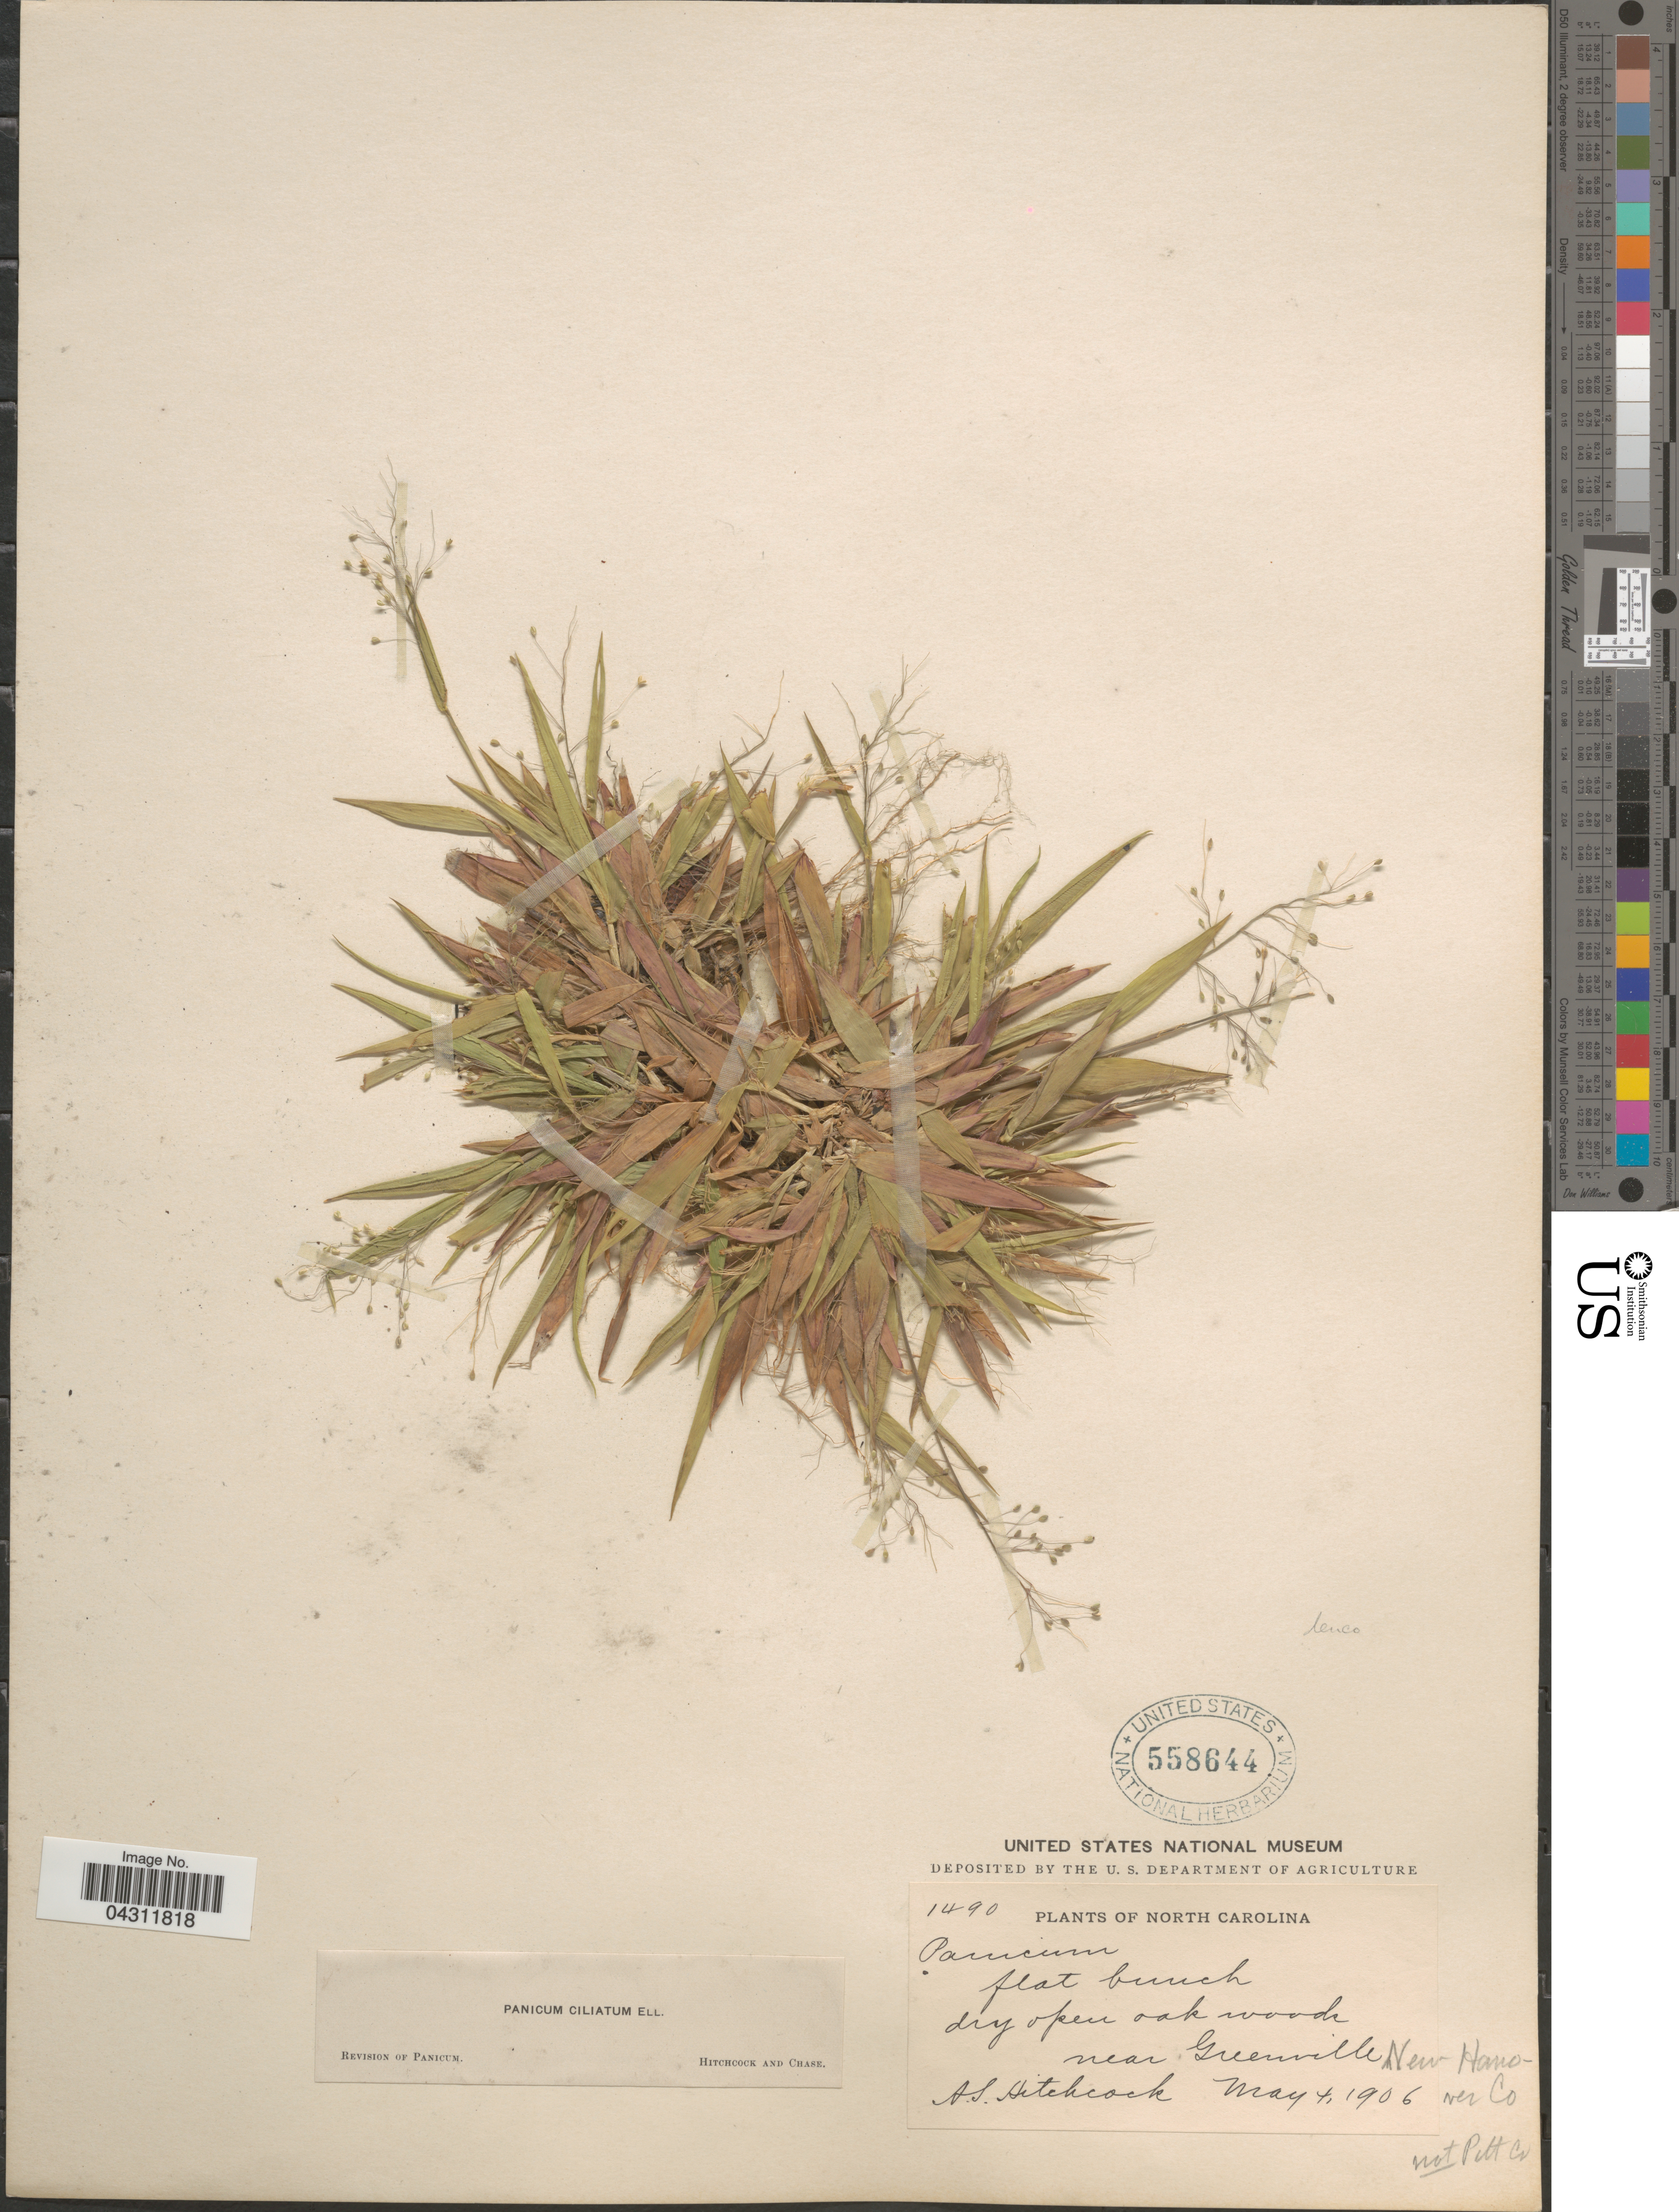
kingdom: Plantae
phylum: Tracheophyta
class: Liliopsida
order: Poales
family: Poaceae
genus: Dichanthelium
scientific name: Dichanthelium strigosum var. leucoblepharis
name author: (Trin.) Freckmann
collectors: A. S. Hitchcock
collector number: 1490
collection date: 1906-05-04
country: United States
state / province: North Carolina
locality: Dry open oak woods near Greenville. New Hanover Co. Not Pitt Co.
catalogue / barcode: US 558644